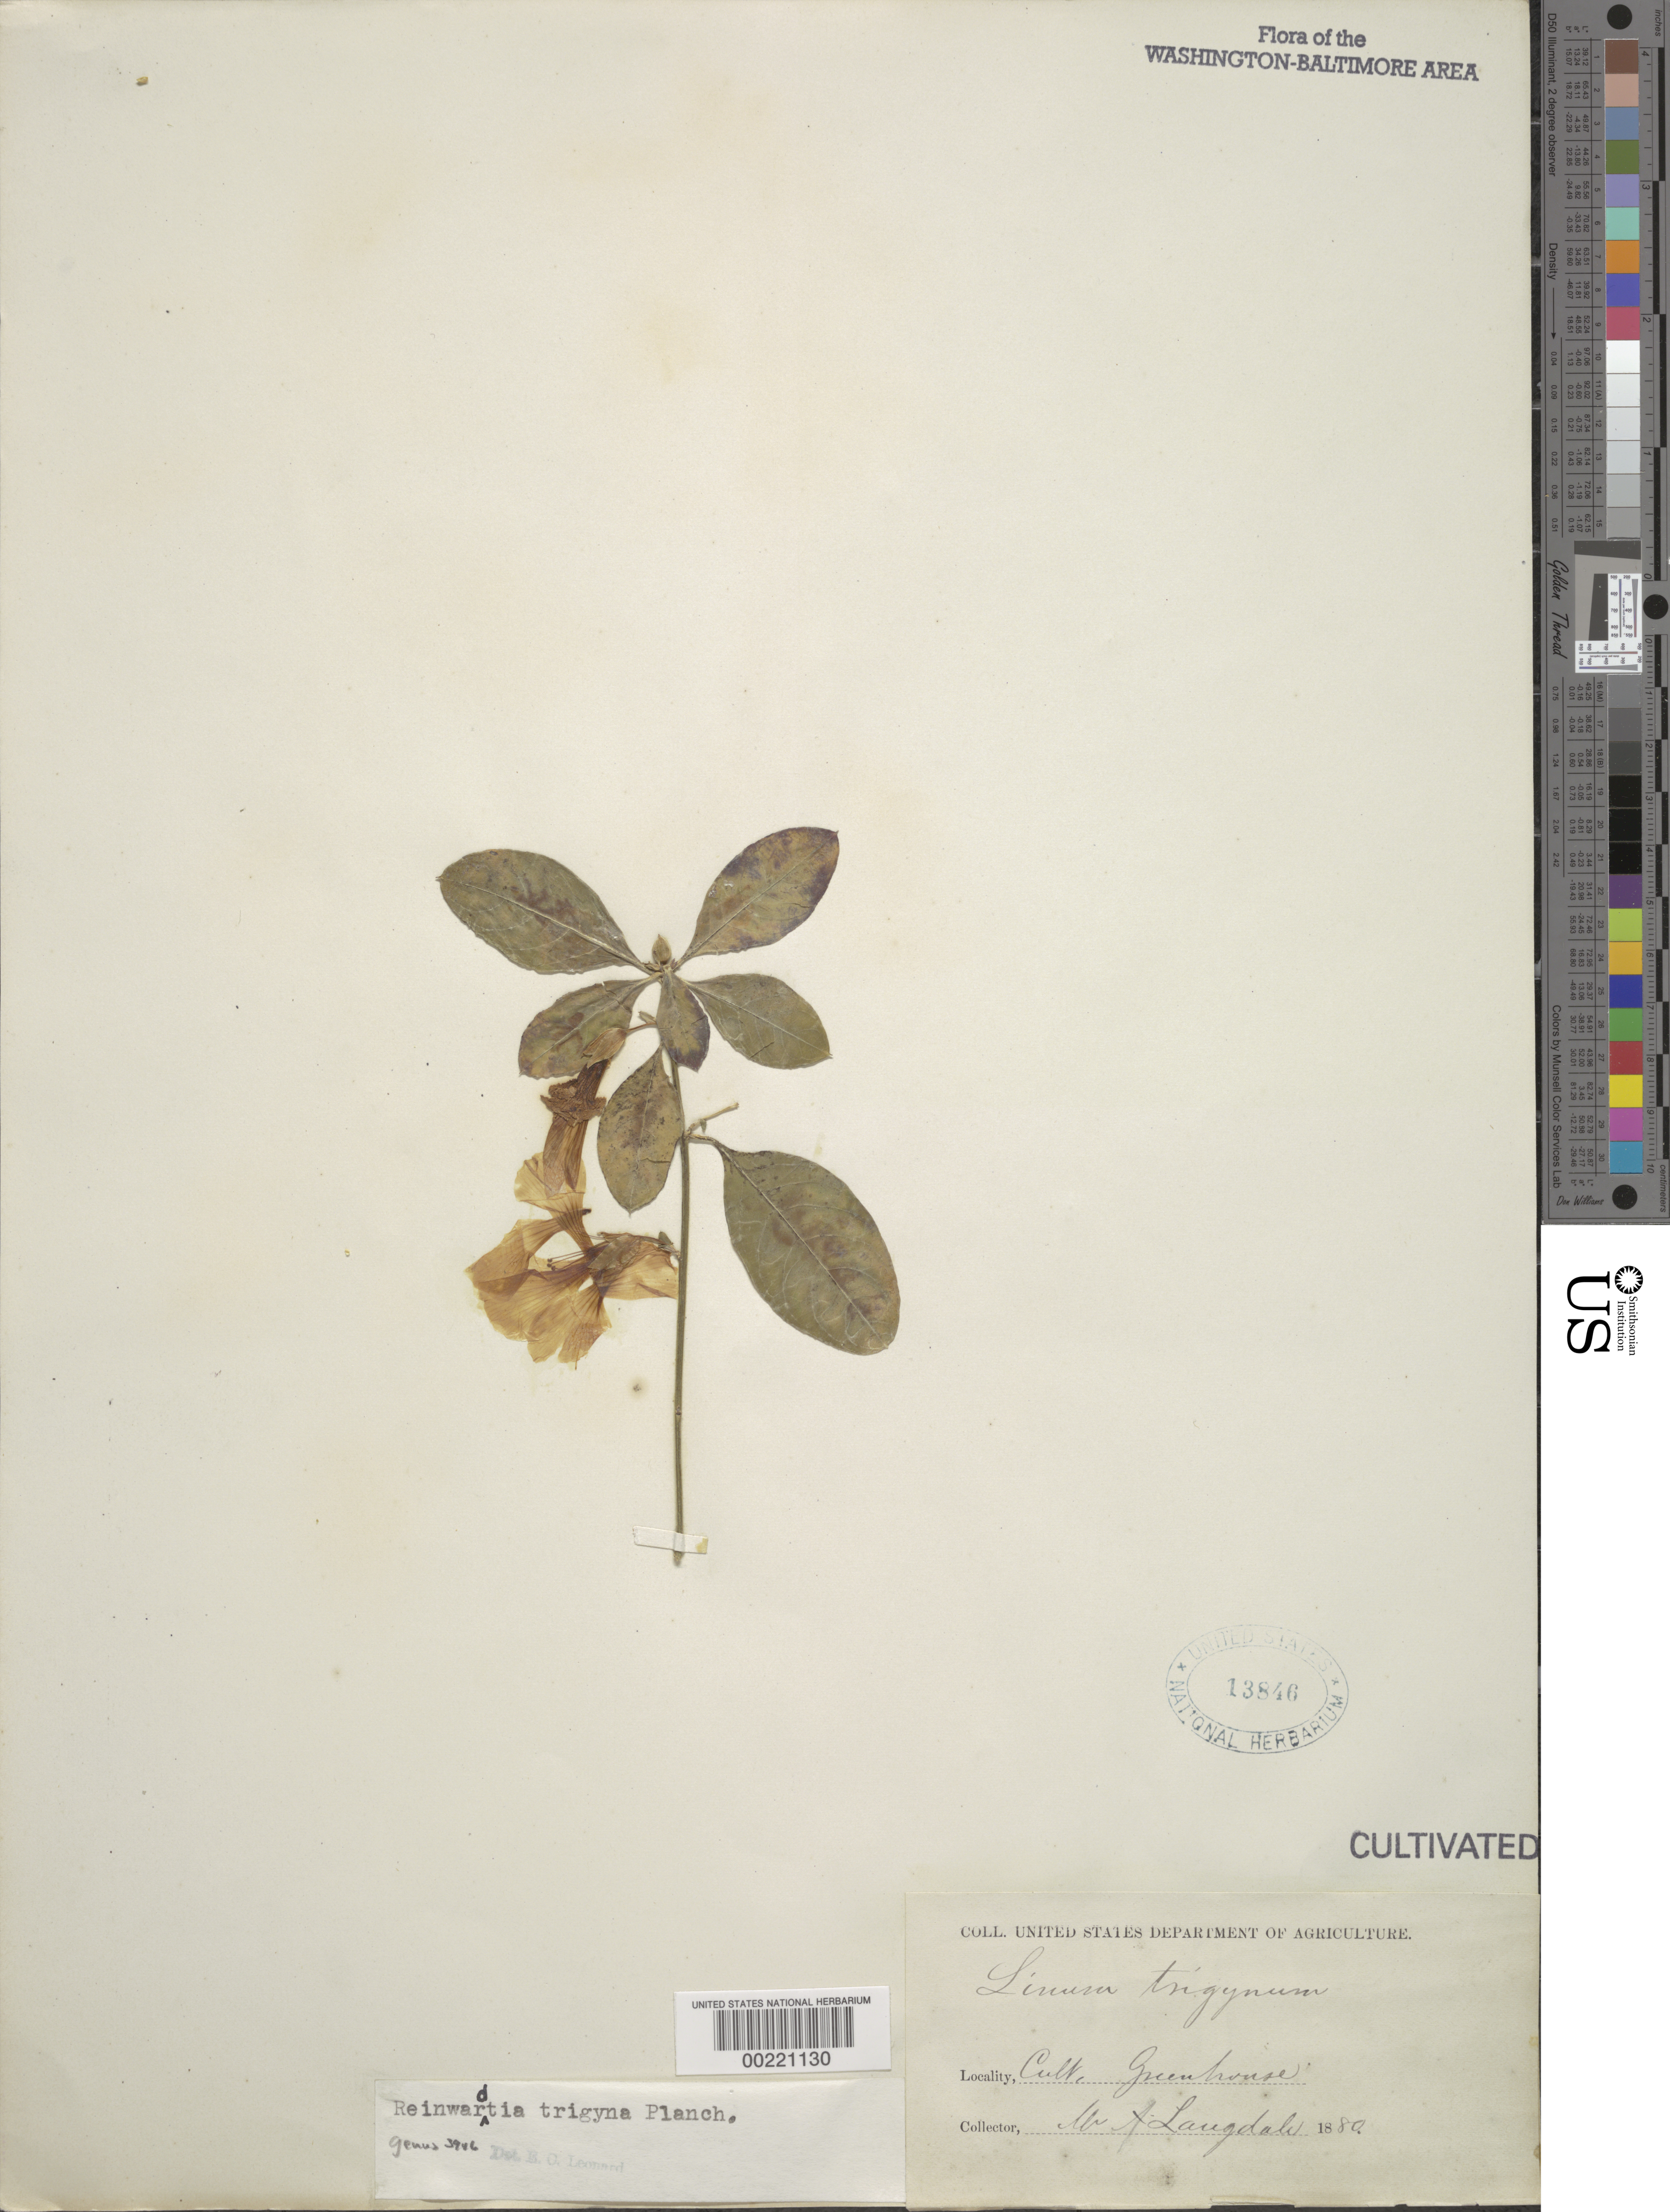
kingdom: Plantae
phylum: Tracheophyta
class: Magnoliopsida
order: Malpighiales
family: Linaceae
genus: Reinwardtia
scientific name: Reinwardtia trigyna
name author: Planch.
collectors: W. Langdale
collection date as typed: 1880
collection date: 1880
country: United States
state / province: District of Columbia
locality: Greenhouse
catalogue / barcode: US 13846